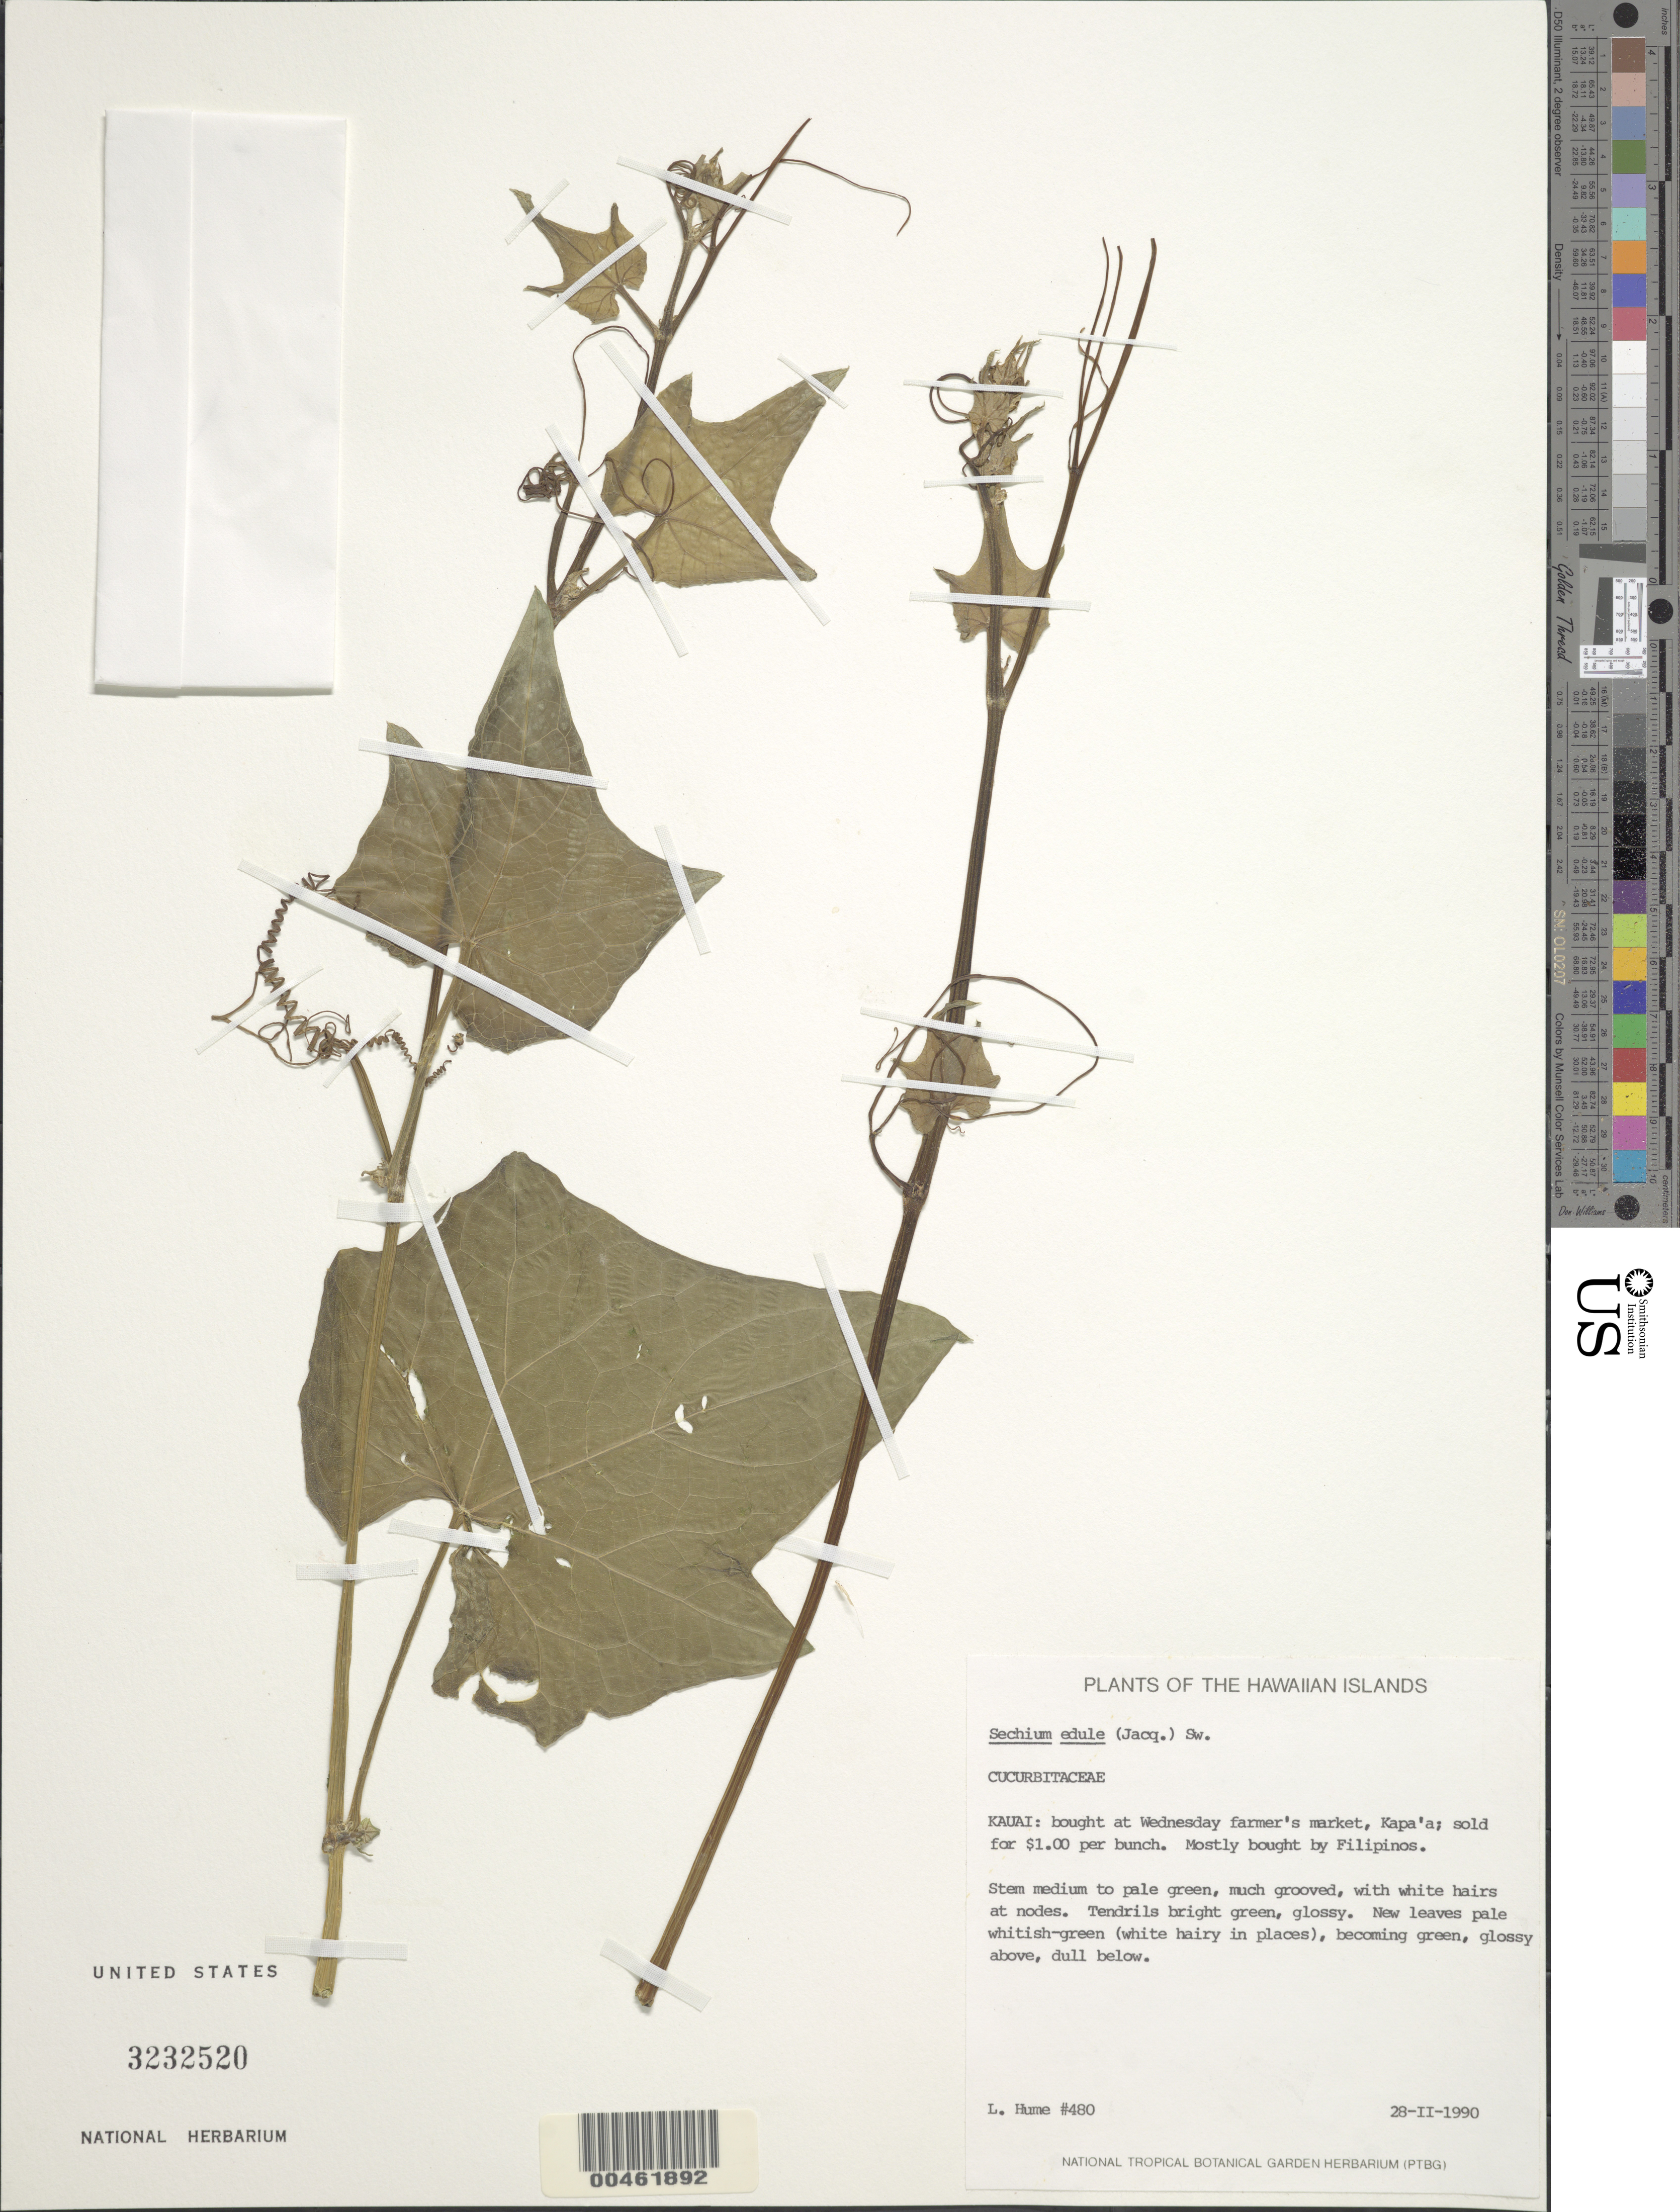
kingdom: Plantae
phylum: Tracheophyta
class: Magnoliopsida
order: Cucurbitales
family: Cucurbitaceae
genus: Sicyos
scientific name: Sicyos edulis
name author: Jacq.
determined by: Wagner, W. L., (BOT), Smithsonian Institution - National Museum of Natural History (UNITED STATES)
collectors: L. Hume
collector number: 480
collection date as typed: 28 Feb 1990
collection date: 1990-02-28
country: United States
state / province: Hawaii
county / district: Kauai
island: Kaua'i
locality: Kapa'a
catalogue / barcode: US 3232520